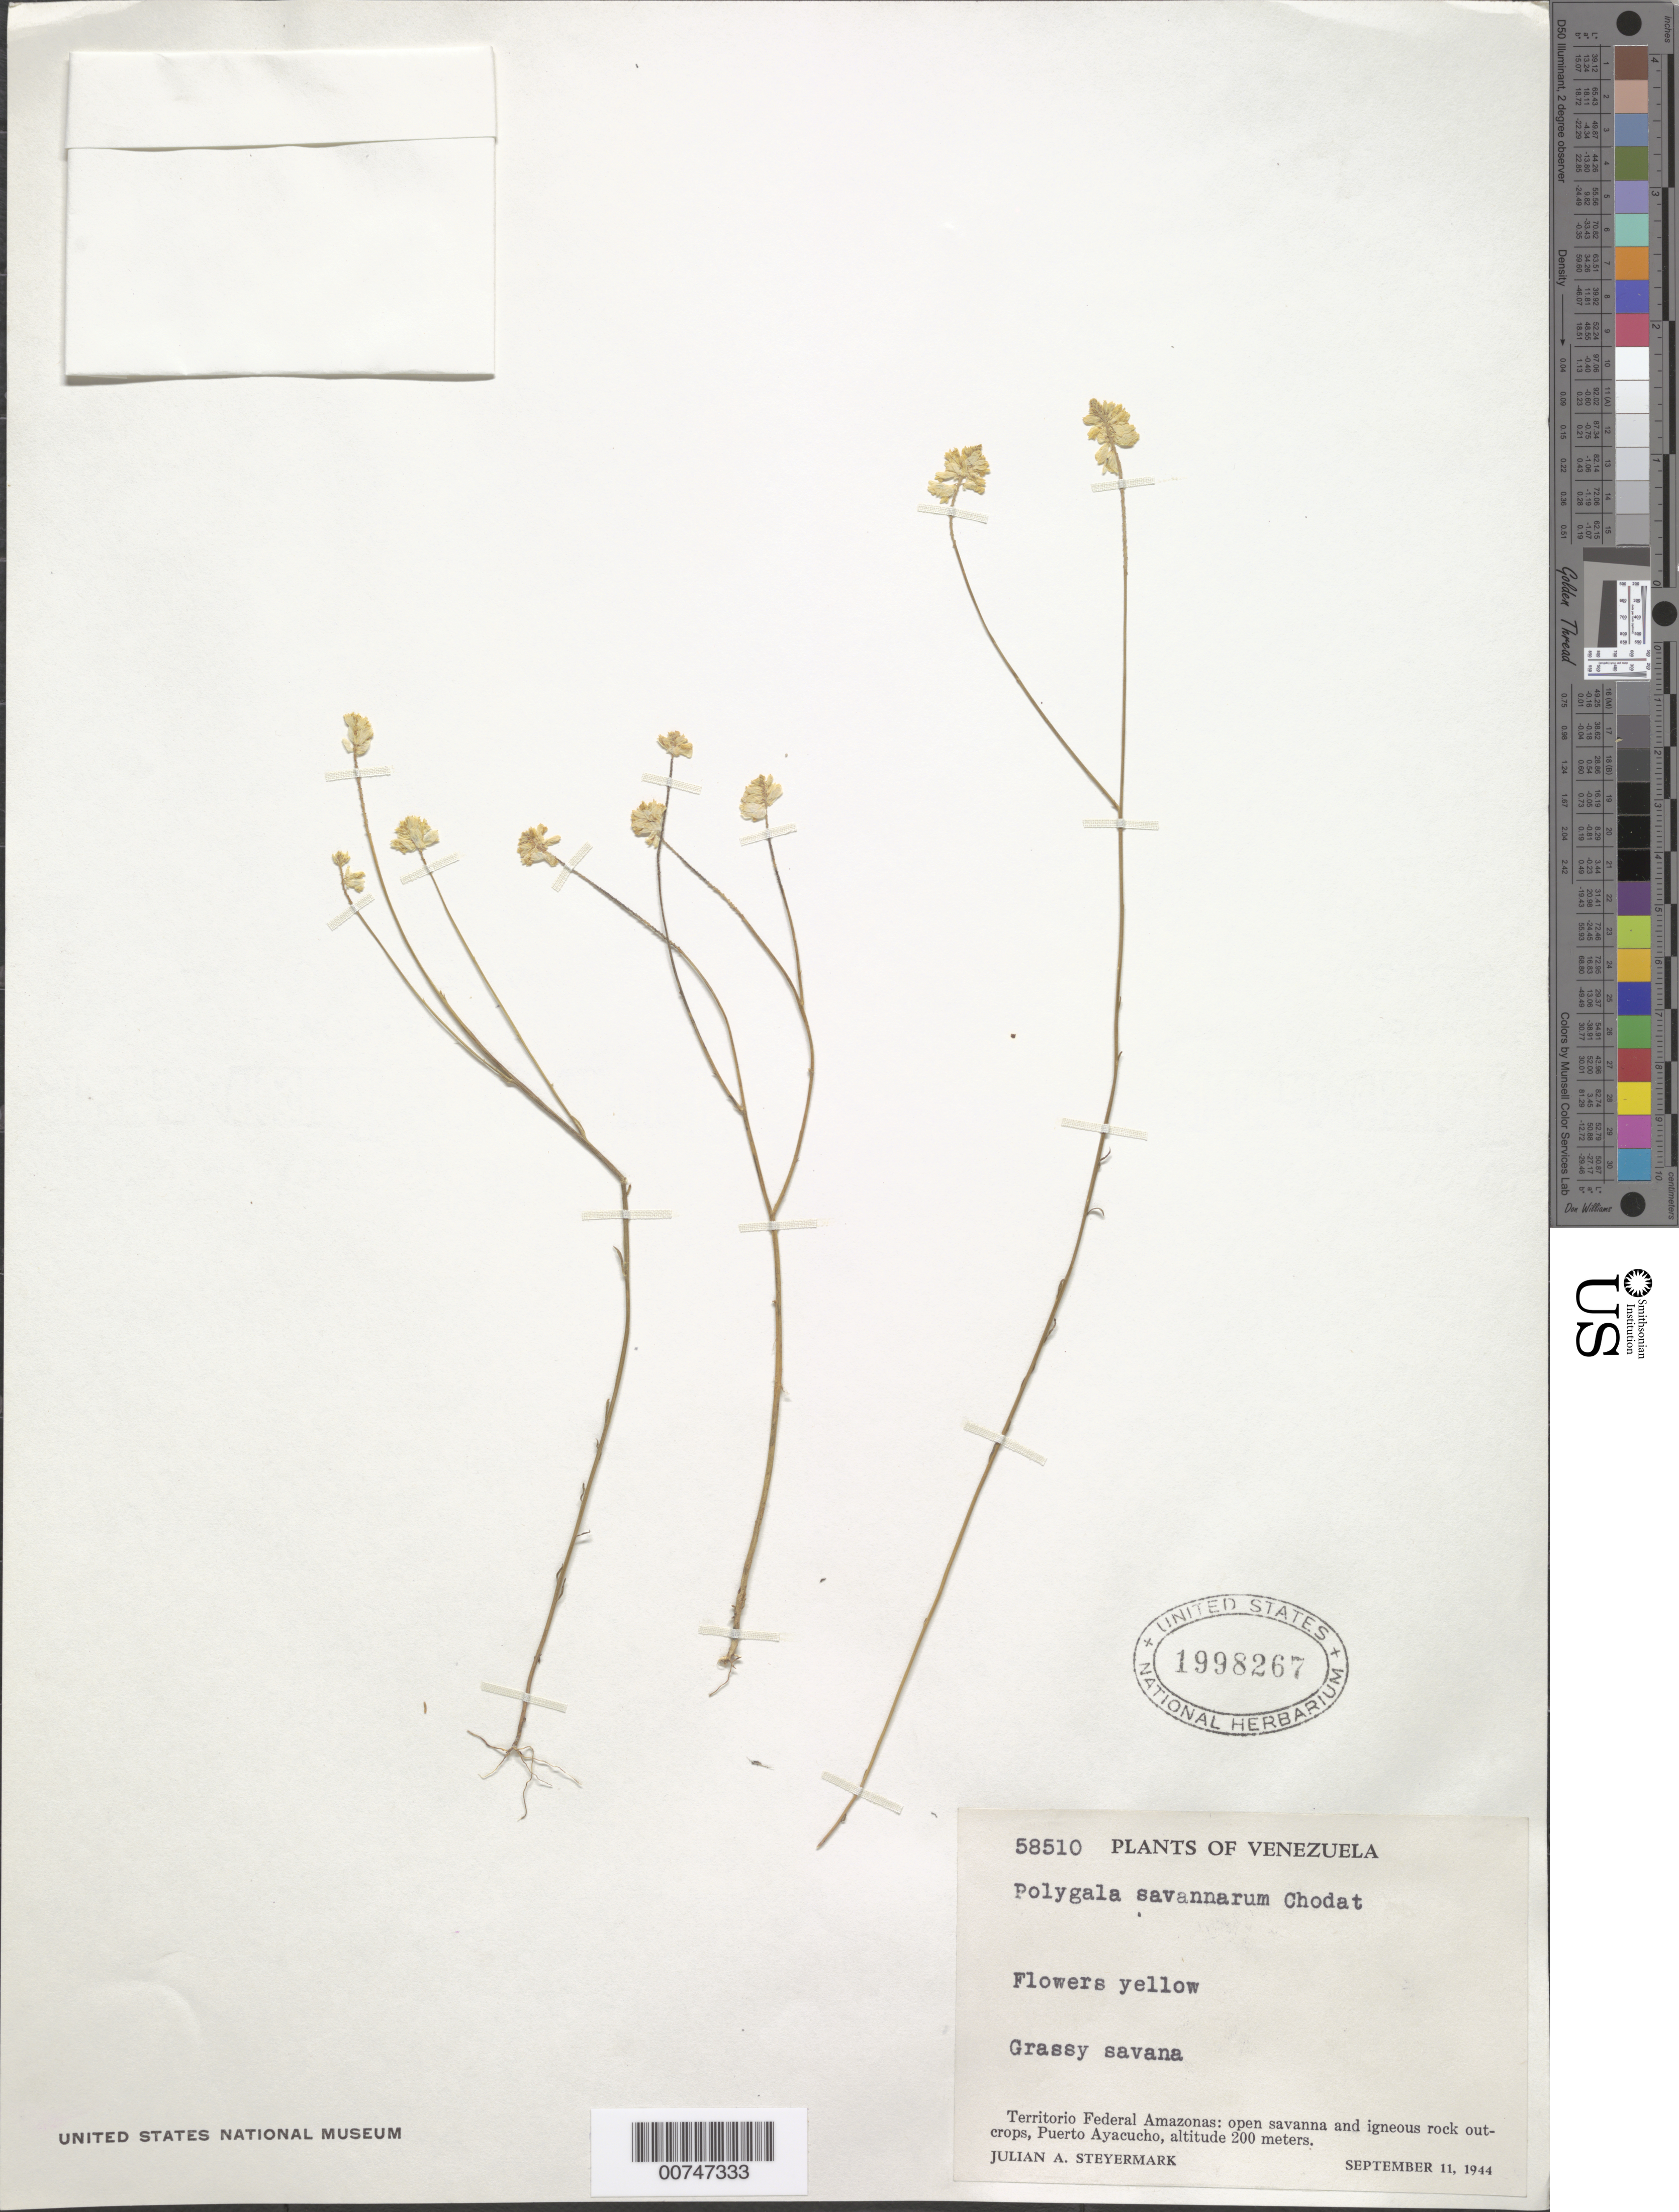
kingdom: Plantae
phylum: Tracheophyta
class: Magnoliopsida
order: Fabales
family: Polygalaceae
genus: Polygala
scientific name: Polygala savannarum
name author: Chodat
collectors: J. Steyermark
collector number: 58510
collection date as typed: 11-Sep-44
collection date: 1944-09-11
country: Venezuela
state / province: Amazonas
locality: Puerto Ayacucho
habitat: Grassy savanna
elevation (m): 200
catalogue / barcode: US 1998267